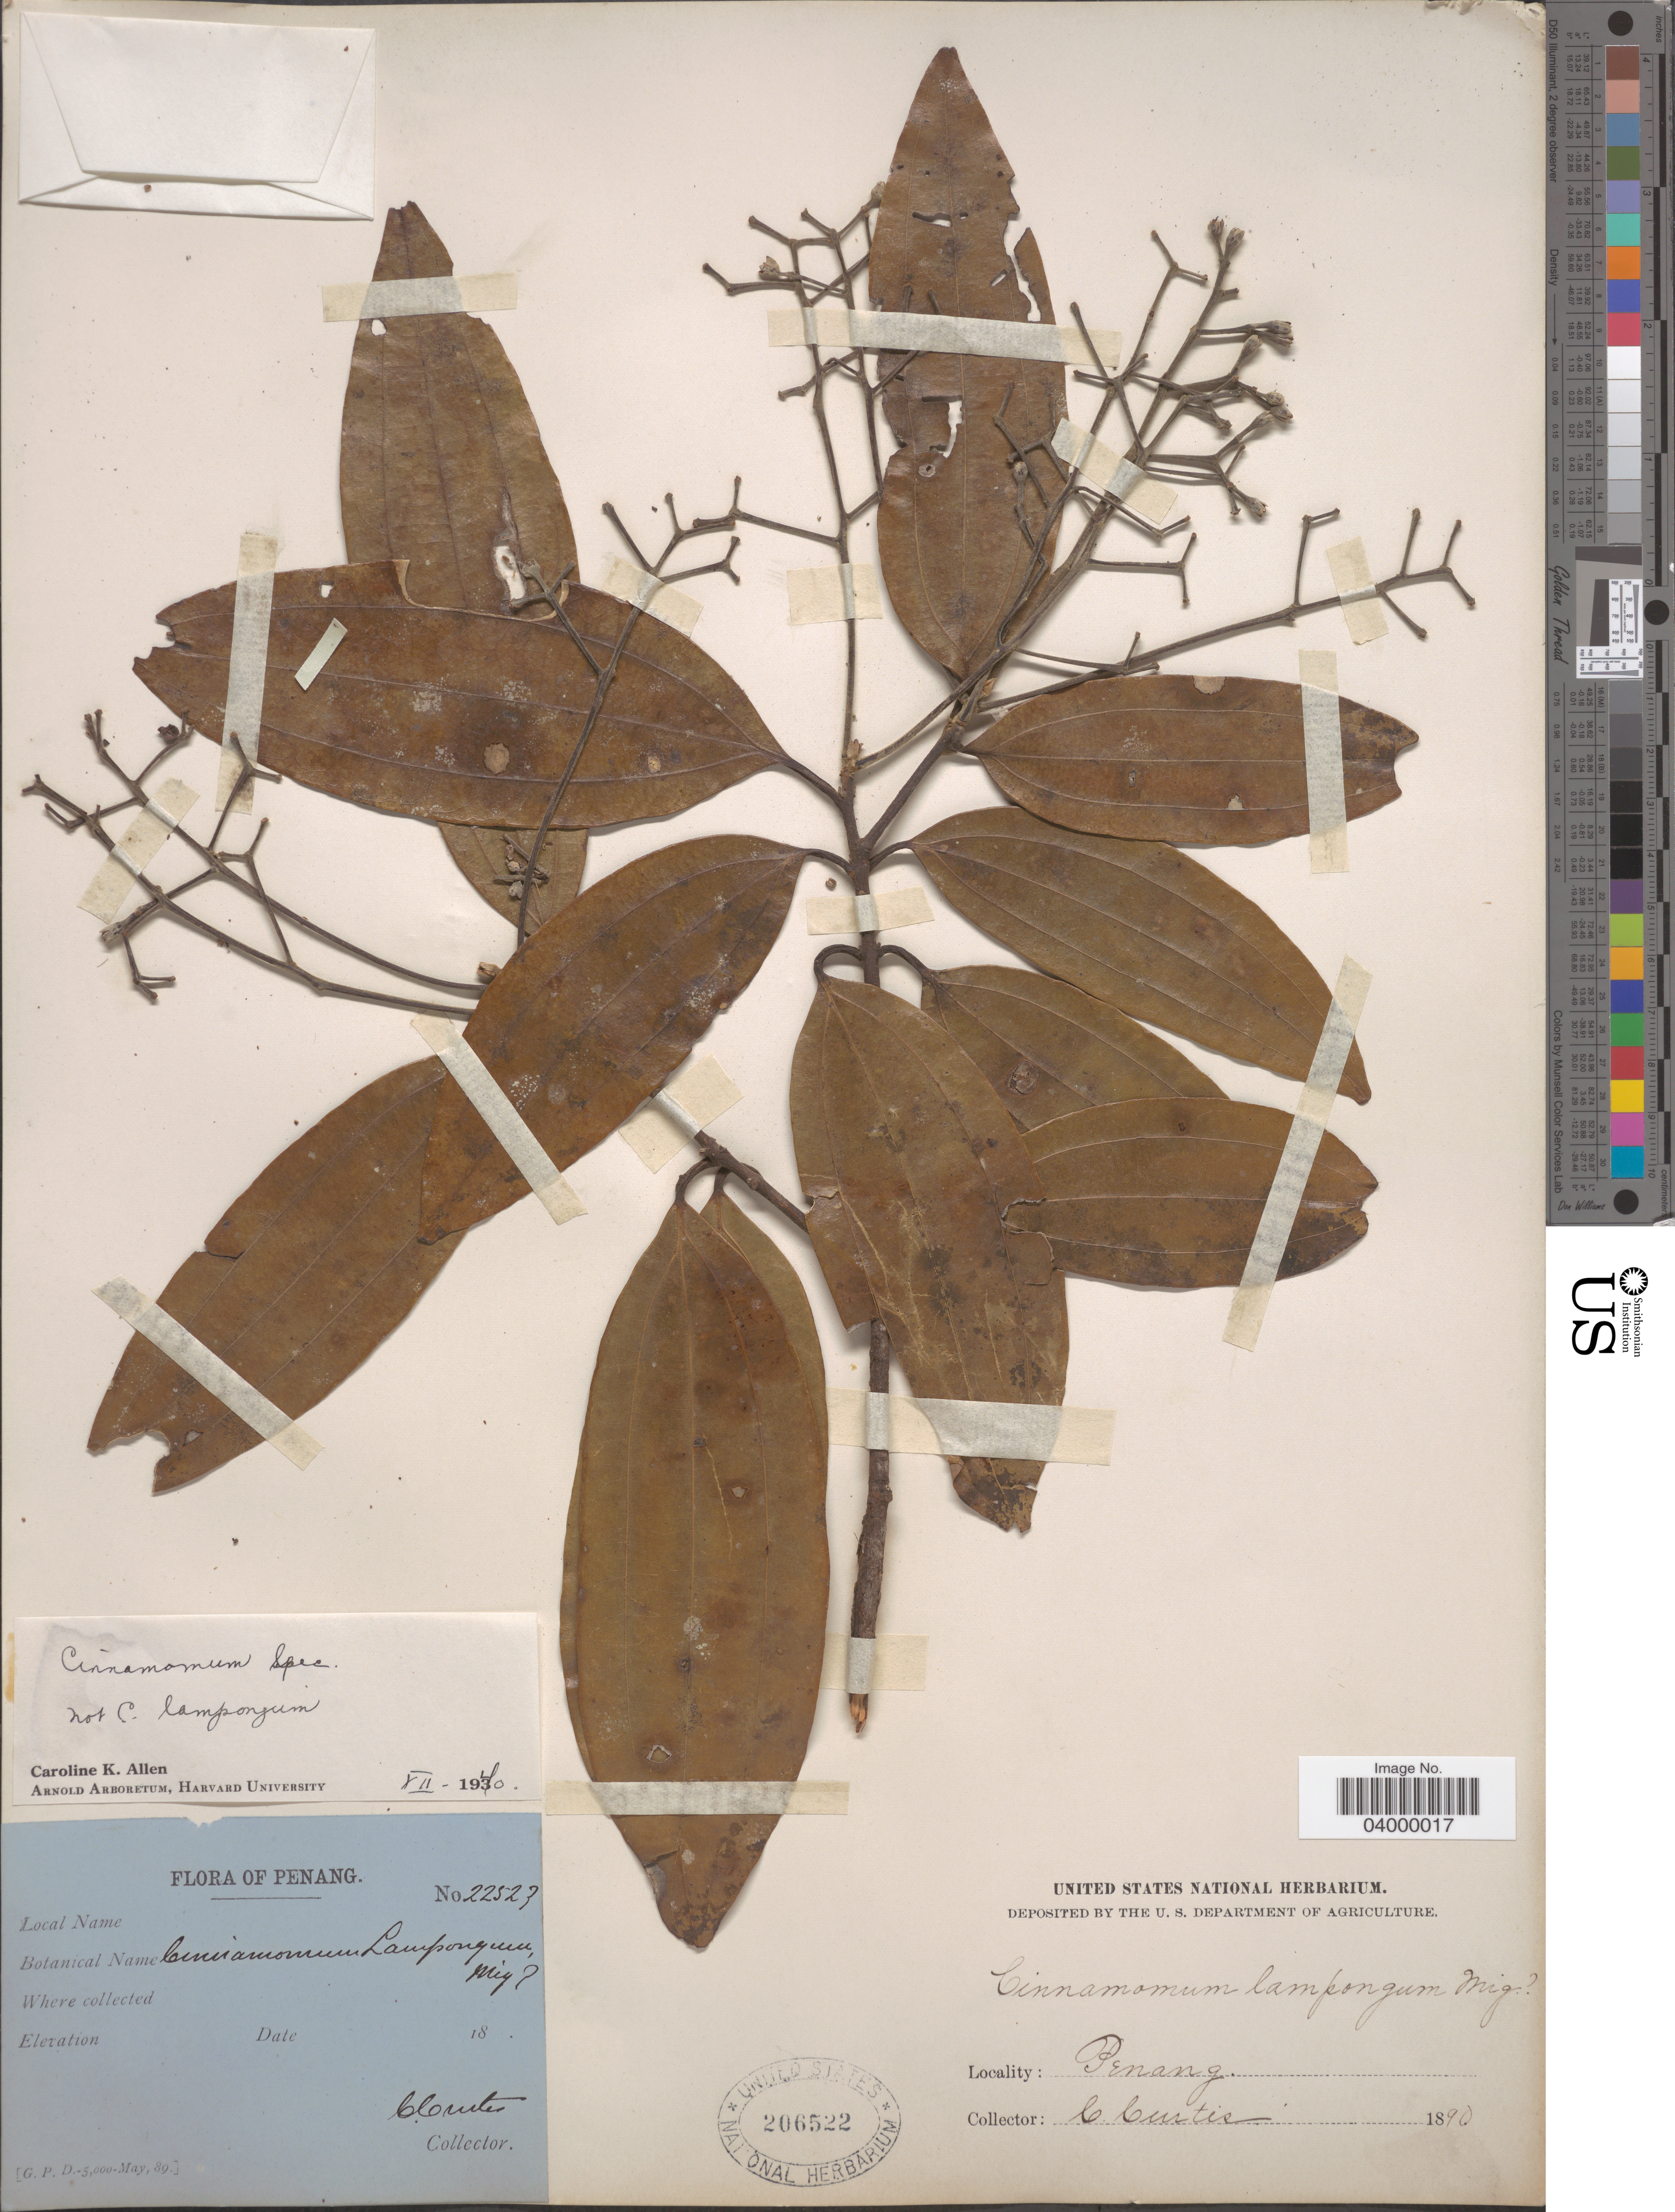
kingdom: Plantae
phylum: Tracheophyta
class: Magnoliopsida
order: Laurales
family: Lauraceae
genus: Cinnamomum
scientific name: Cinnamomum sp.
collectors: C. Curtis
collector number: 22523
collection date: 1890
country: Malaysia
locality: Penang.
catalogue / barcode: US 206522